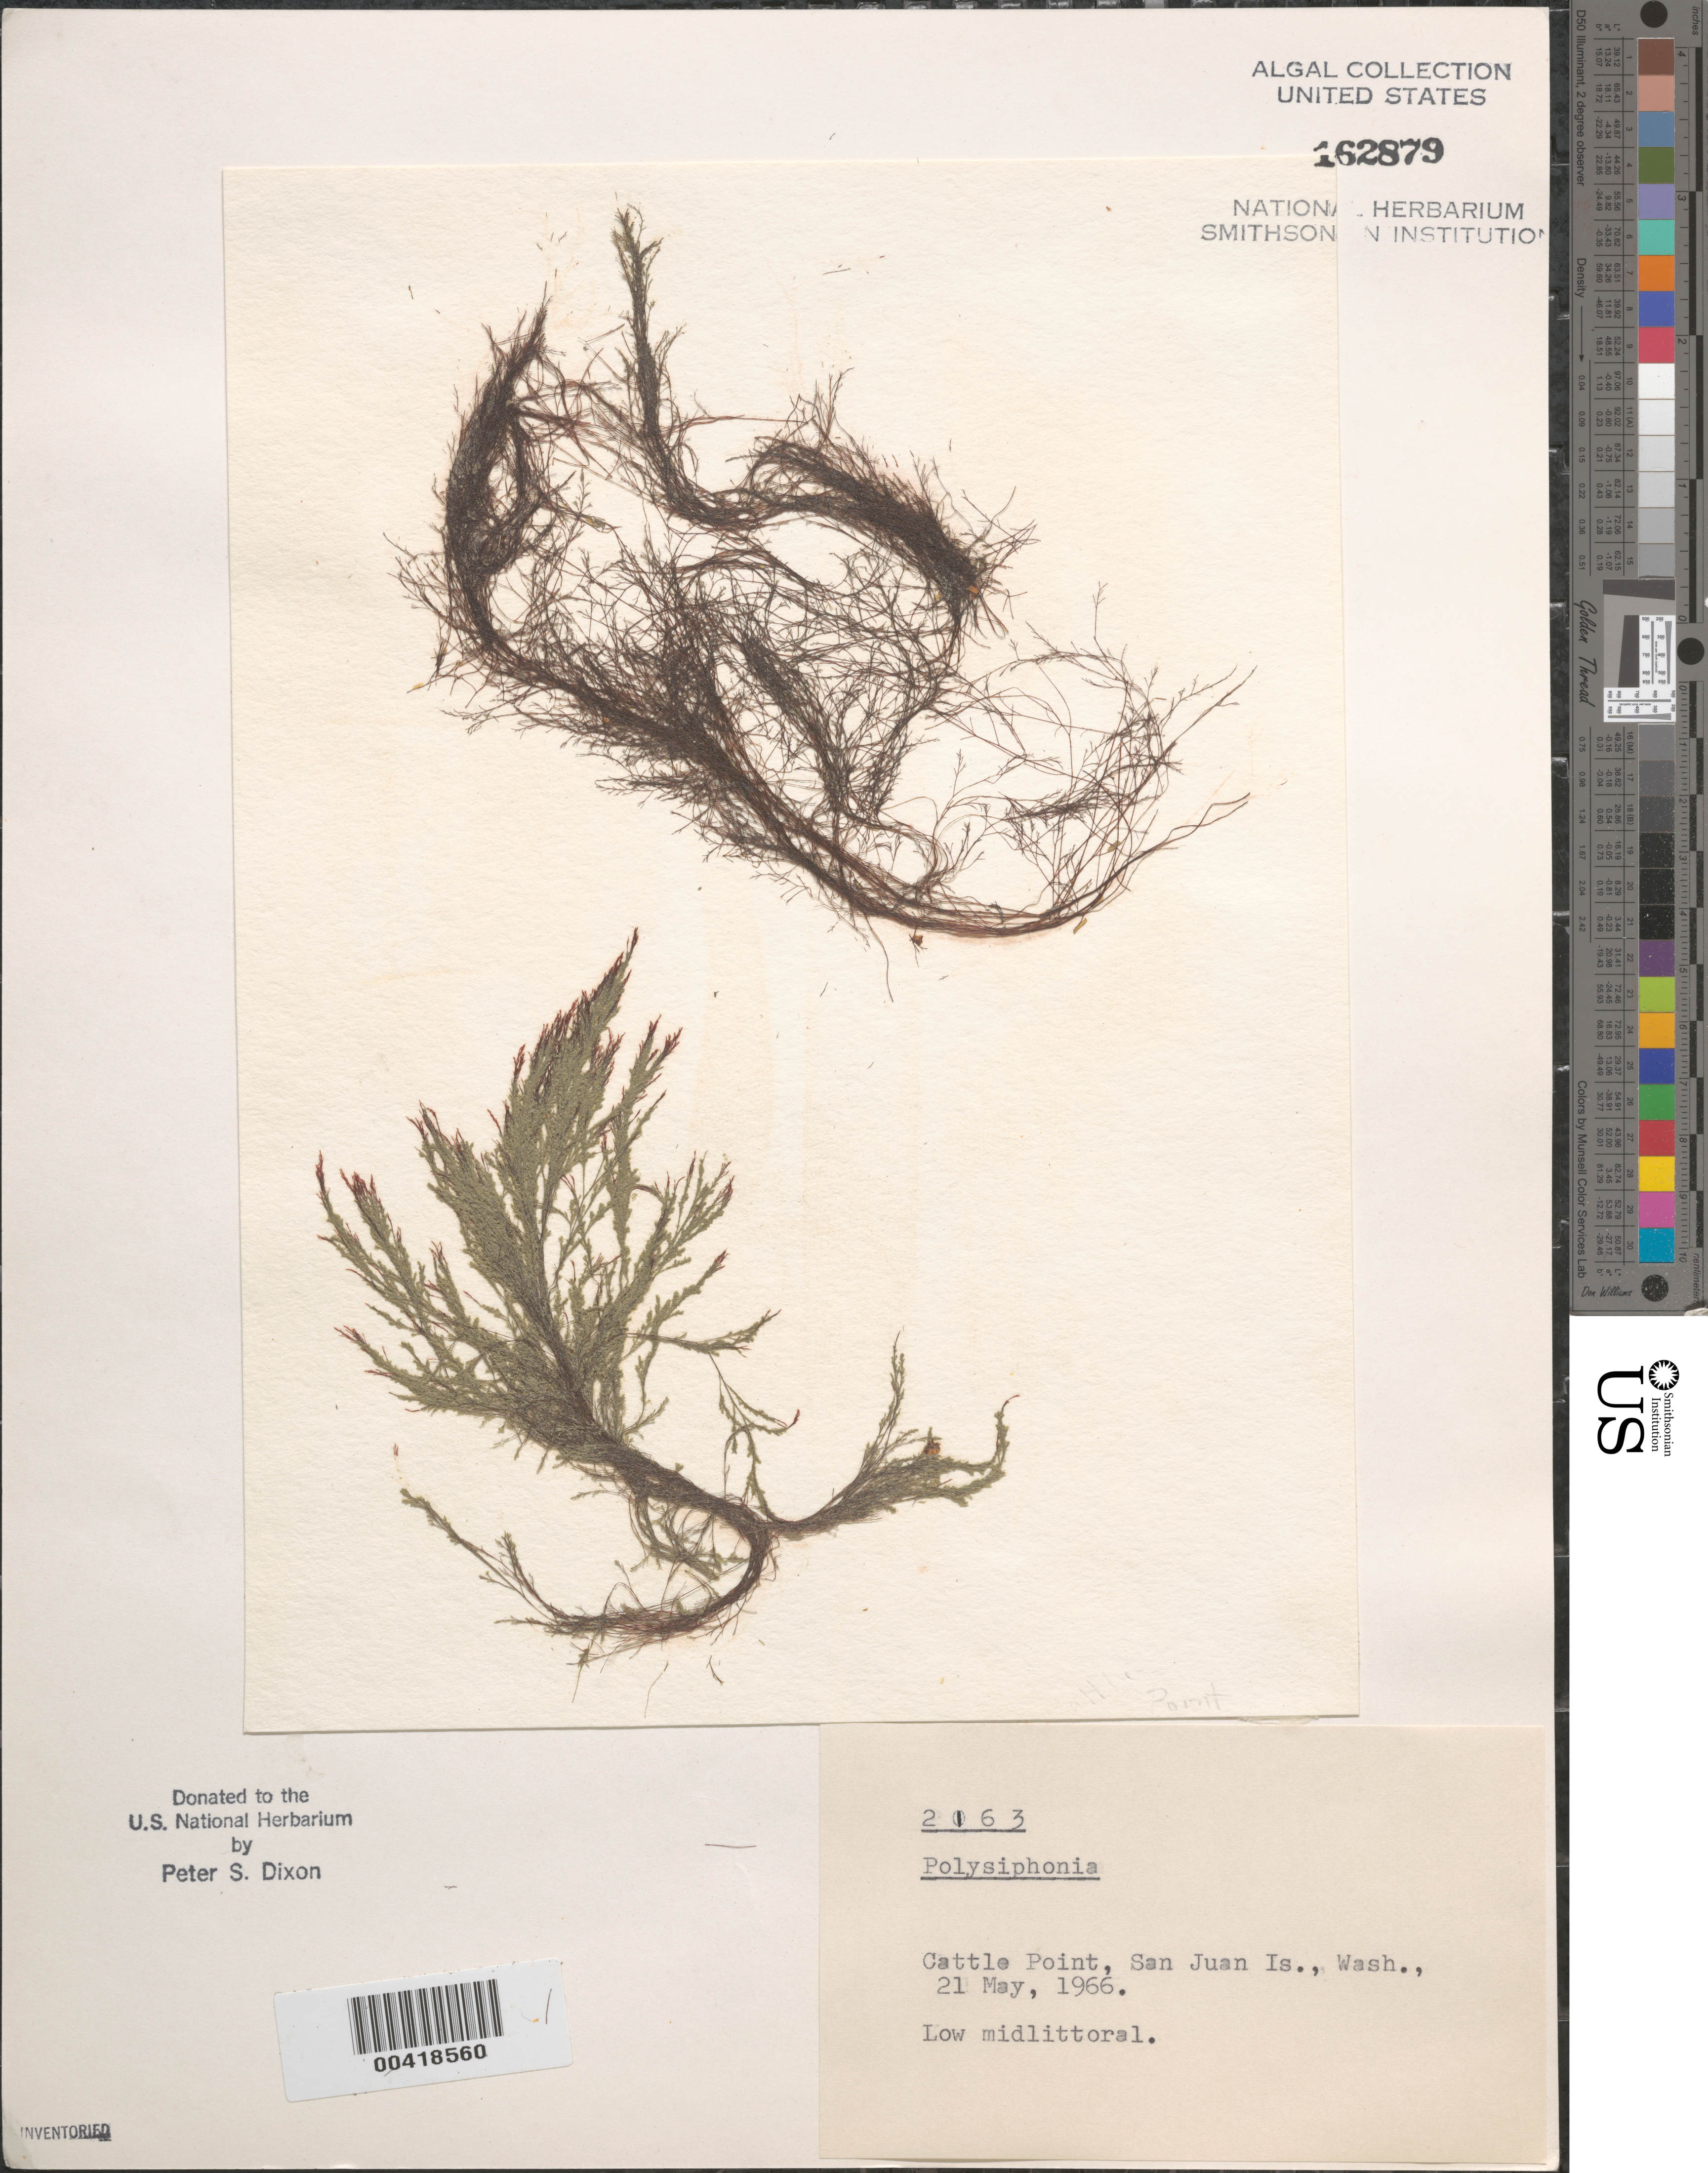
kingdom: Plantae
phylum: Rhodophyta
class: Florideophyceae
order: Ceramiales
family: Rhodomelaceae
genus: Polysiphonia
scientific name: Polysiphonia sp.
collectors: P. S. Dixon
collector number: PSD 2163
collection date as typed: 21 May 1966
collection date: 1966-05-21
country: United States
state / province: Washington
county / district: San Juan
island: San Juan Island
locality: Cattle Point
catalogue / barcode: US 162879